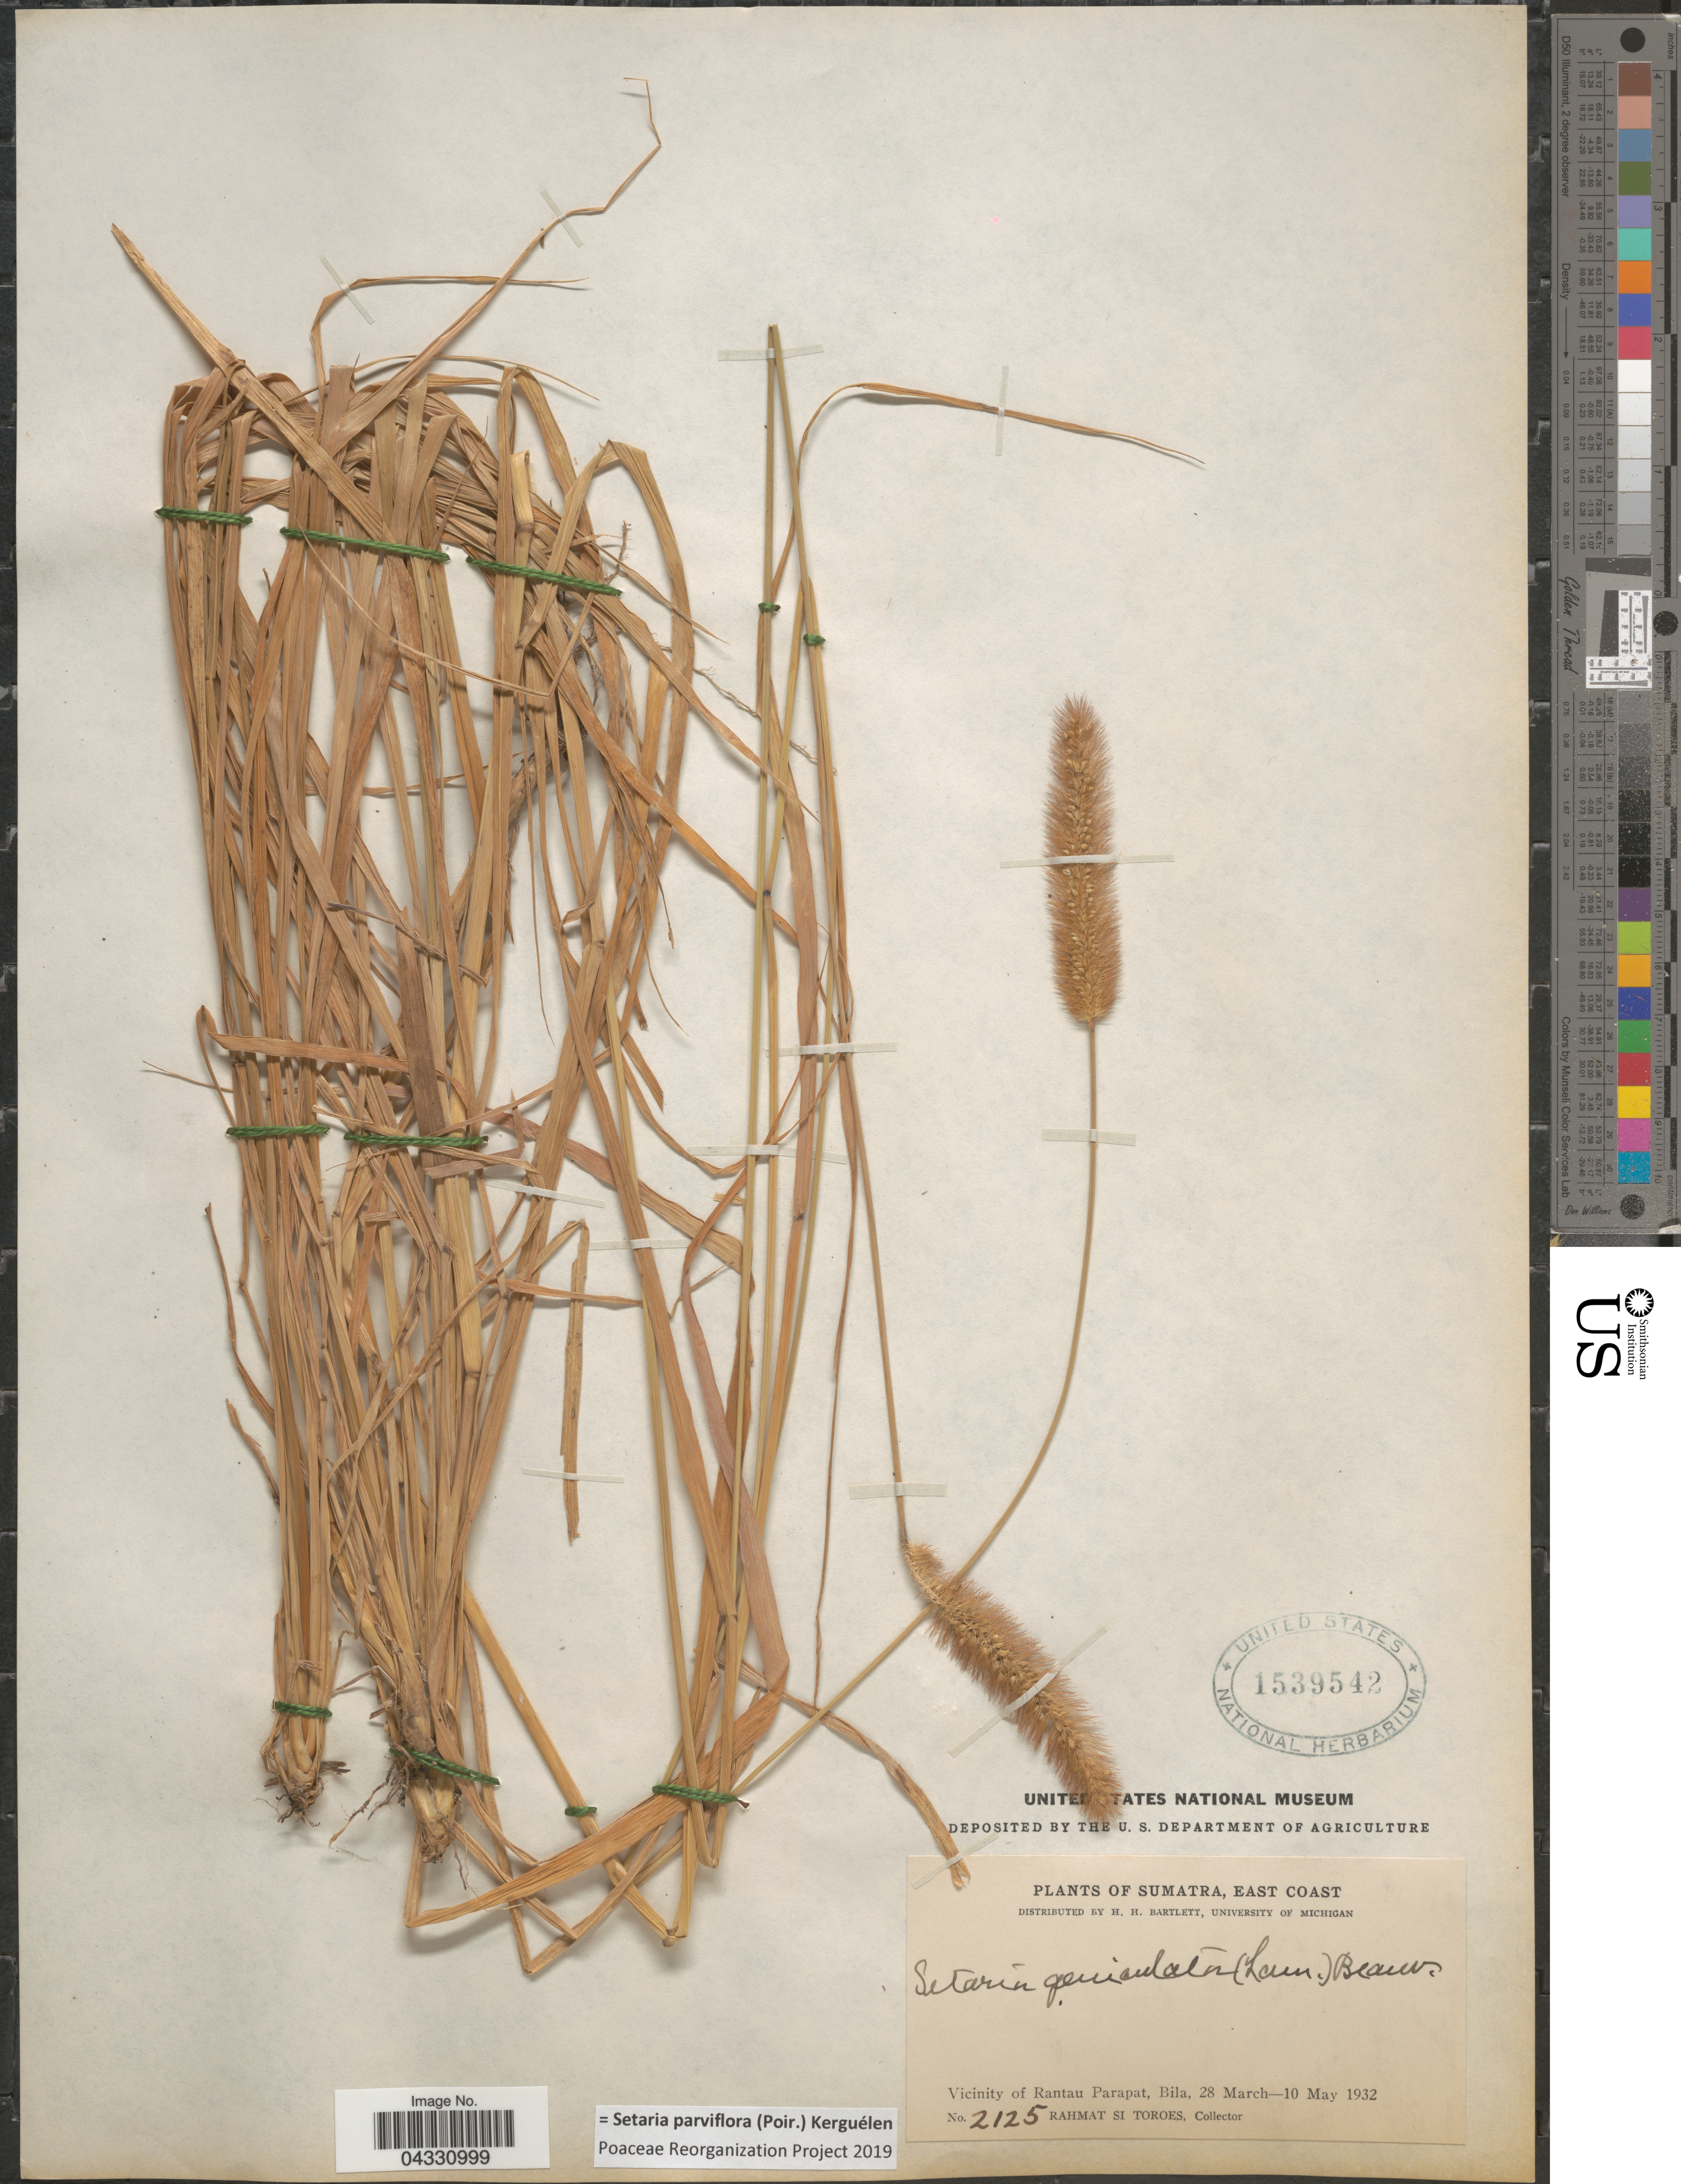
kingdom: Plantae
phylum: Tracheophyta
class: Liliopsida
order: Poales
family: Poaceae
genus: Setaria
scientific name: Setaria parviflora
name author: (Poir.) Kerguélen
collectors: Rahmat Si Boeea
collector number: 2125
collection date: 1932-03-28/1932-05-10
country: Indonesia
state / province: Sumatra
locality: East Coast. Vicinity of Rantau Parapat, Bila.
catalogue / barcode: US 1539542